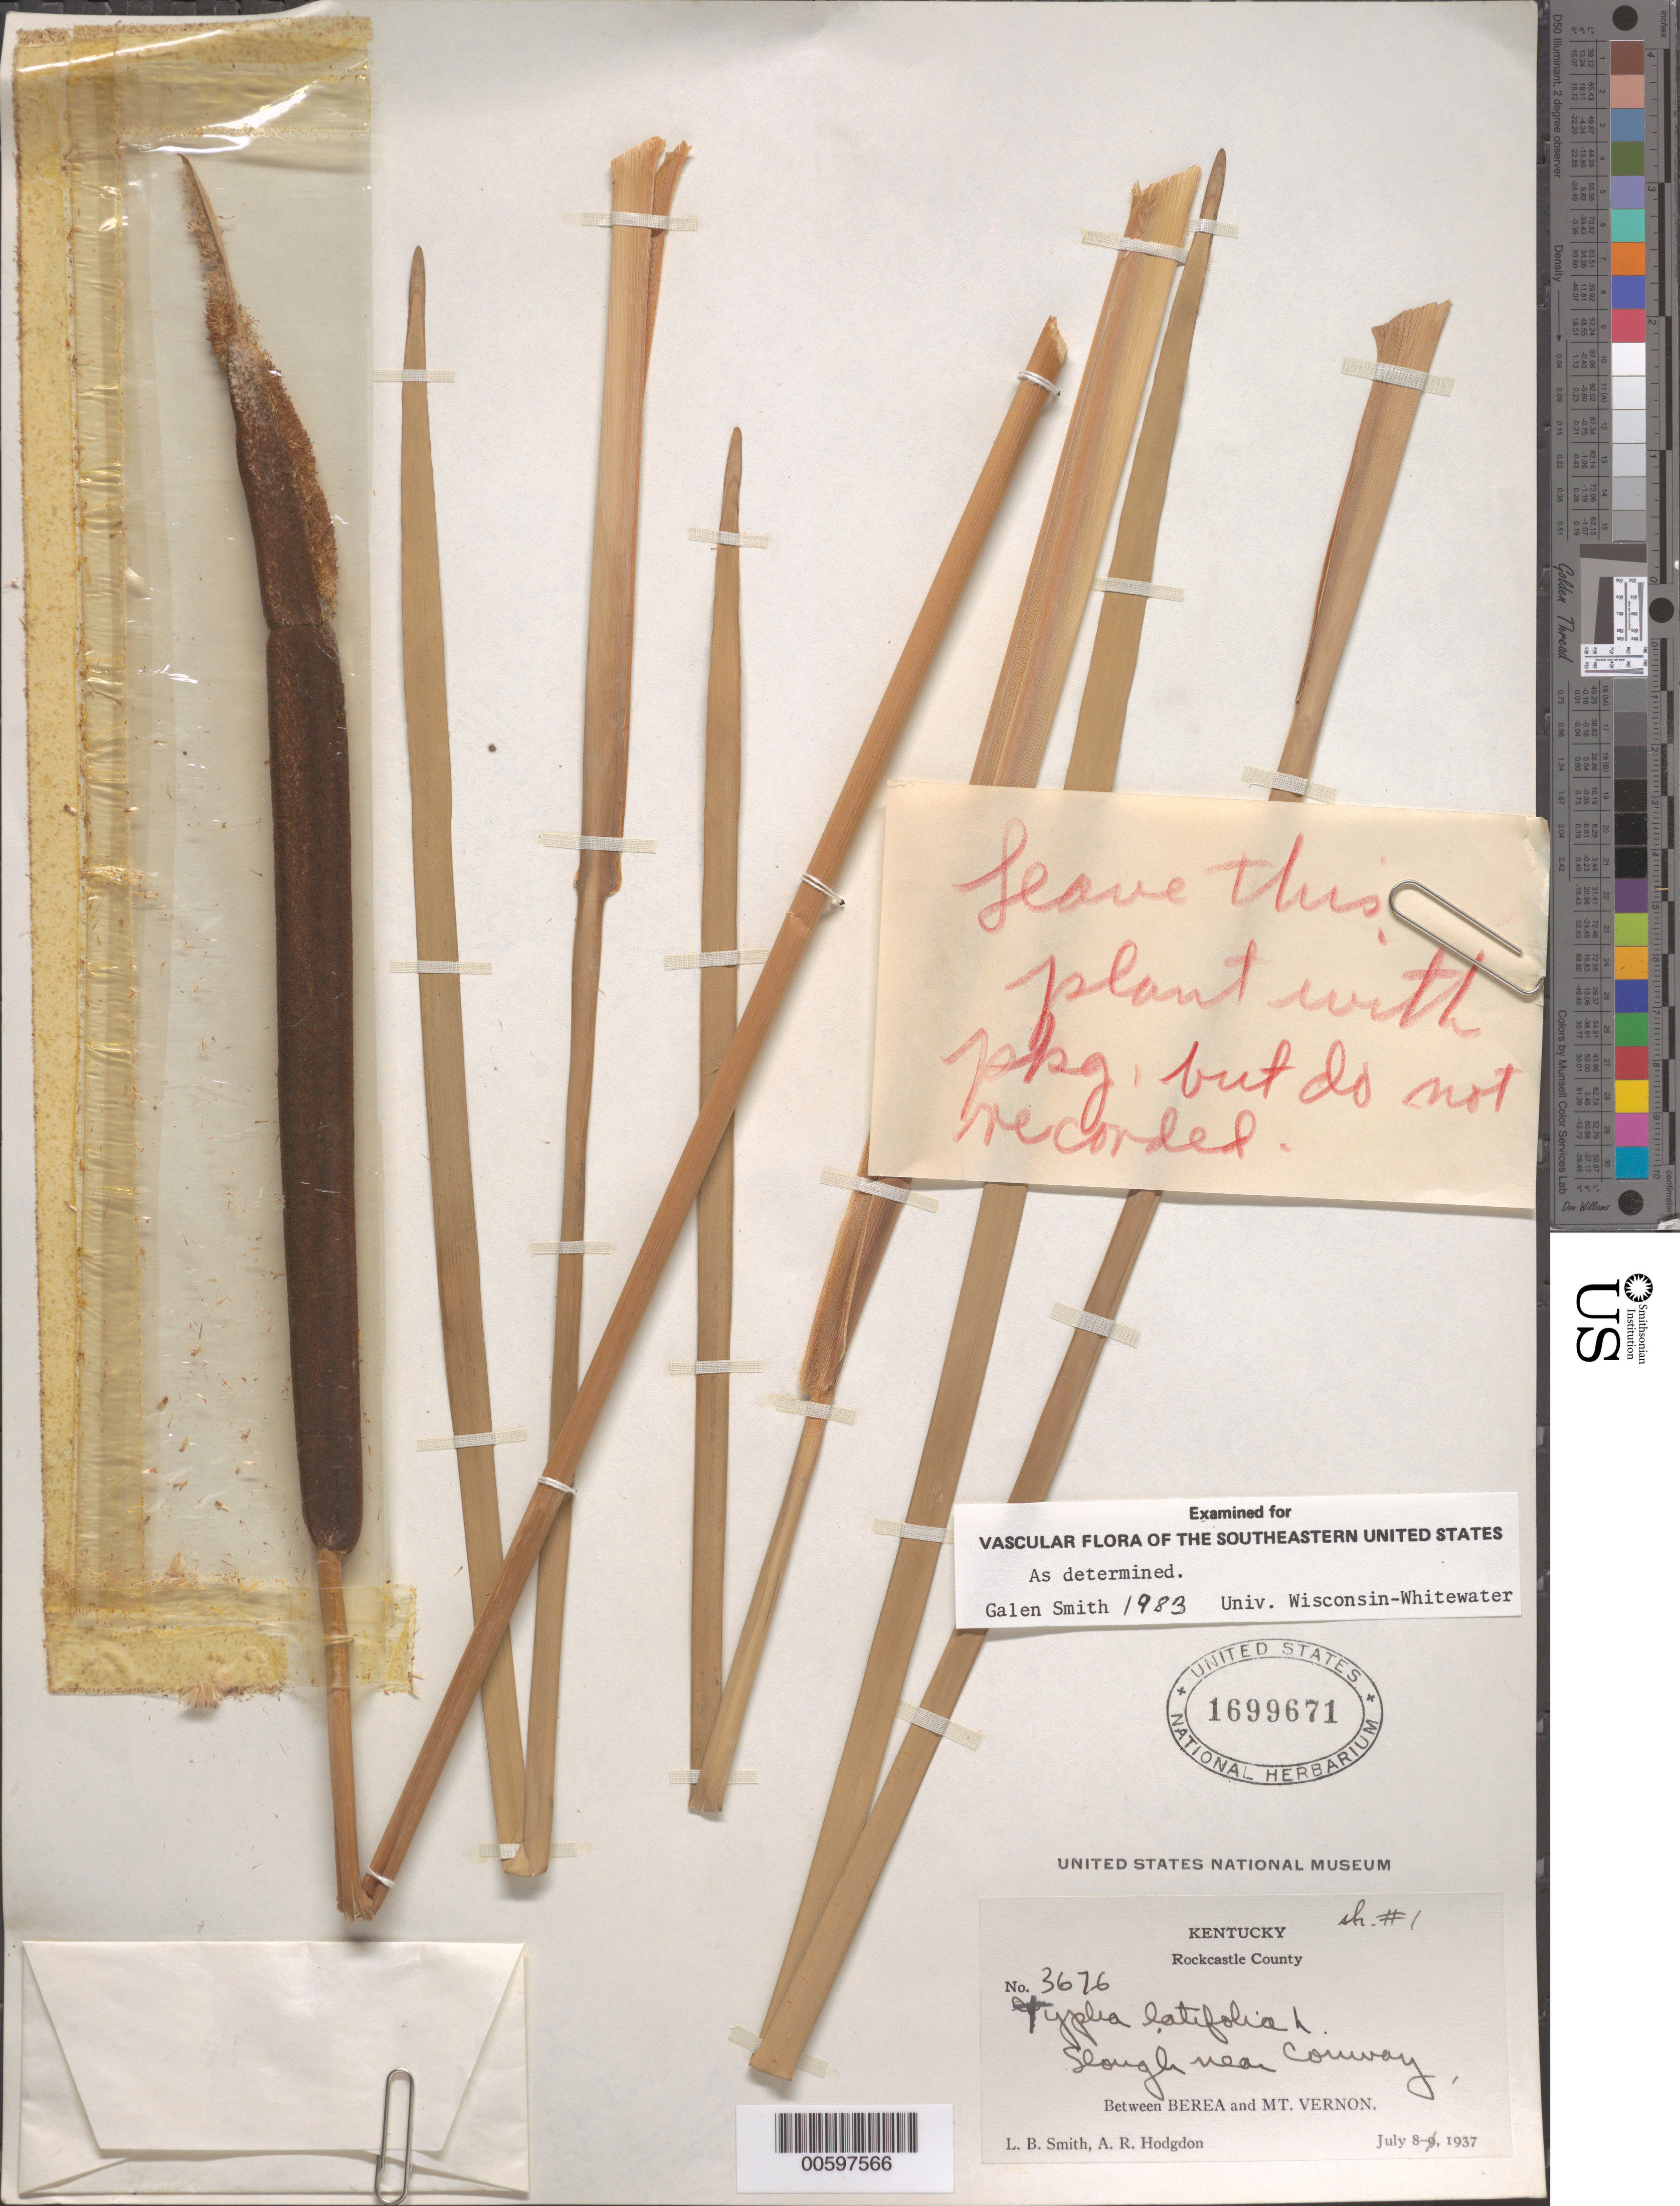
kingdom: Plantae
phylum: Tracheophyta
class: Liliopsida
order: Poales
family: Typhaceae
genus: Typha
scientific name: Typha latifolia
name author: L.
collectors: L. Smith & A. R. Hodgdon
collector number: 3676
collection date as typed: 08 Jul 1937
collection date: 1937-07-08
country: United States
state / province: Kentucky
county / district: Rockcastle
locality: Between Berea and Mt. Vernon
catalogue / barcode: US 1699671